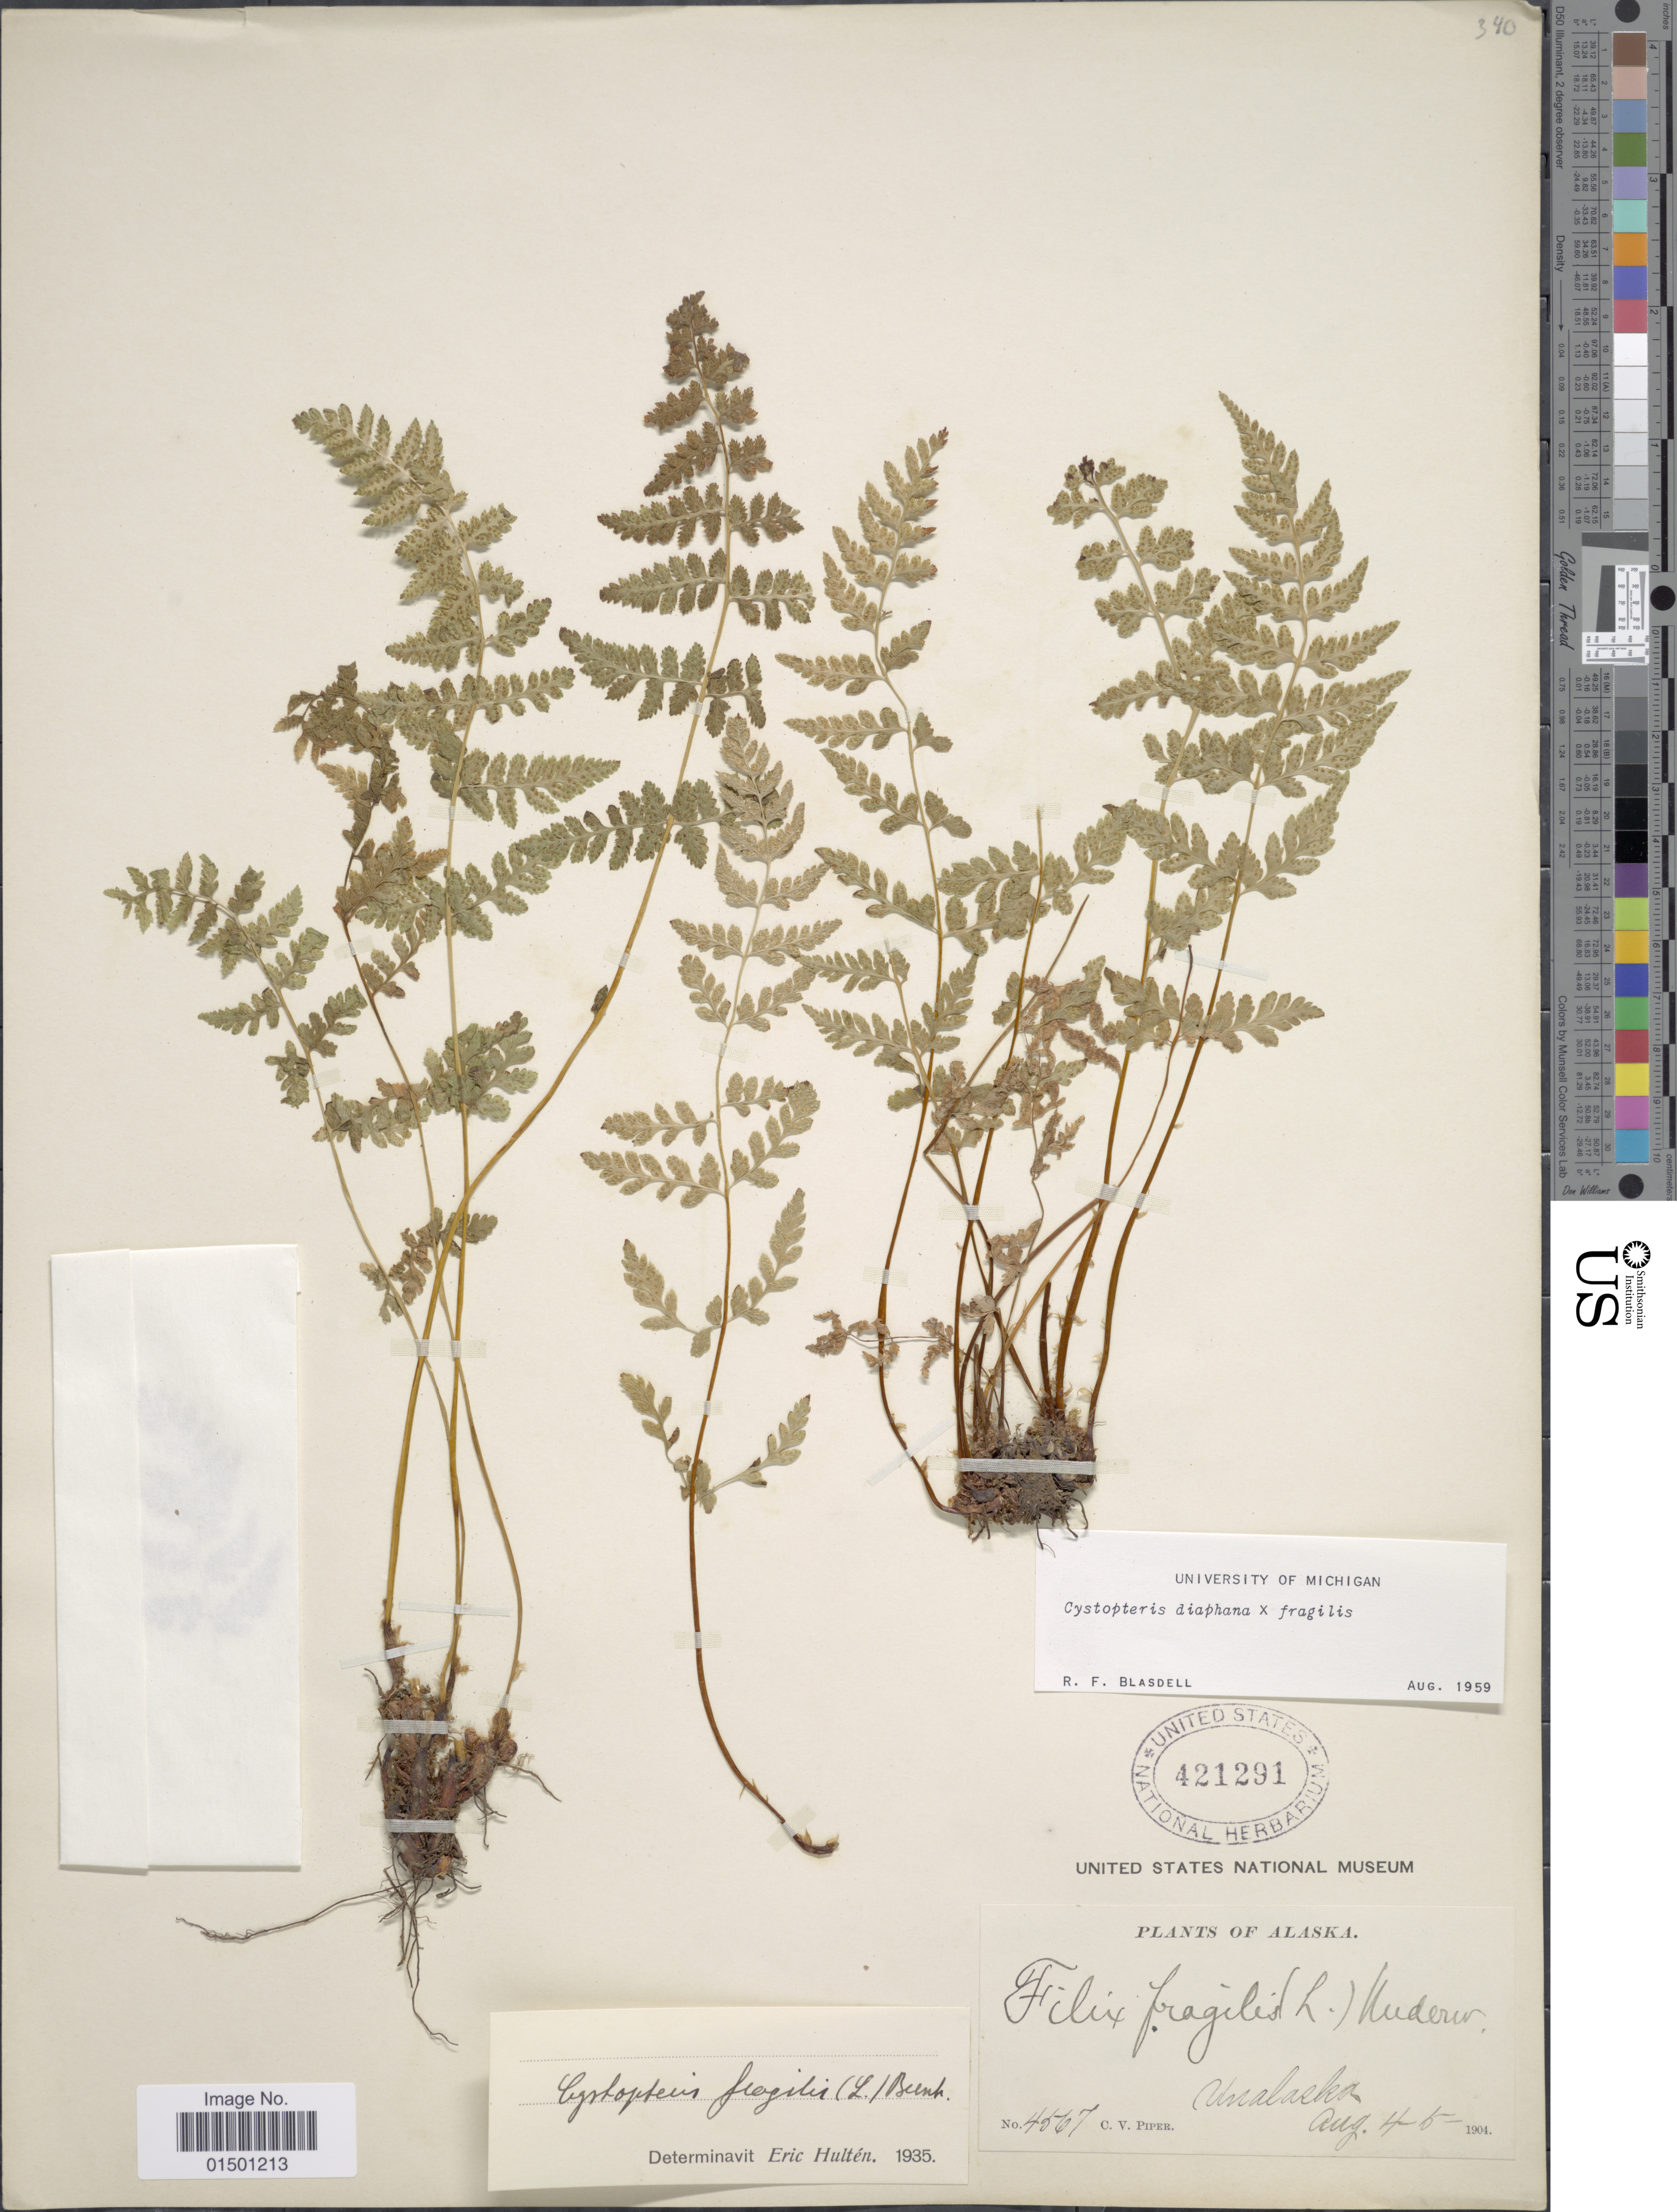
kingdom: Plantae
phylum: Tracheophyta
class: Polypodiopsida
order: Polypodiales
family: Cystopteridaceae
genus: Cystopteris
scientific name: Cystopteris diaphana x C. fragilis (L.) Bernh.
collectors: C. V. Piper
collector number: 4567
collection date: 1904-08-04/1904-08-05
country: United States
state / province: Alaska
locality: Unalaska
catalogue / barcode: US 421291